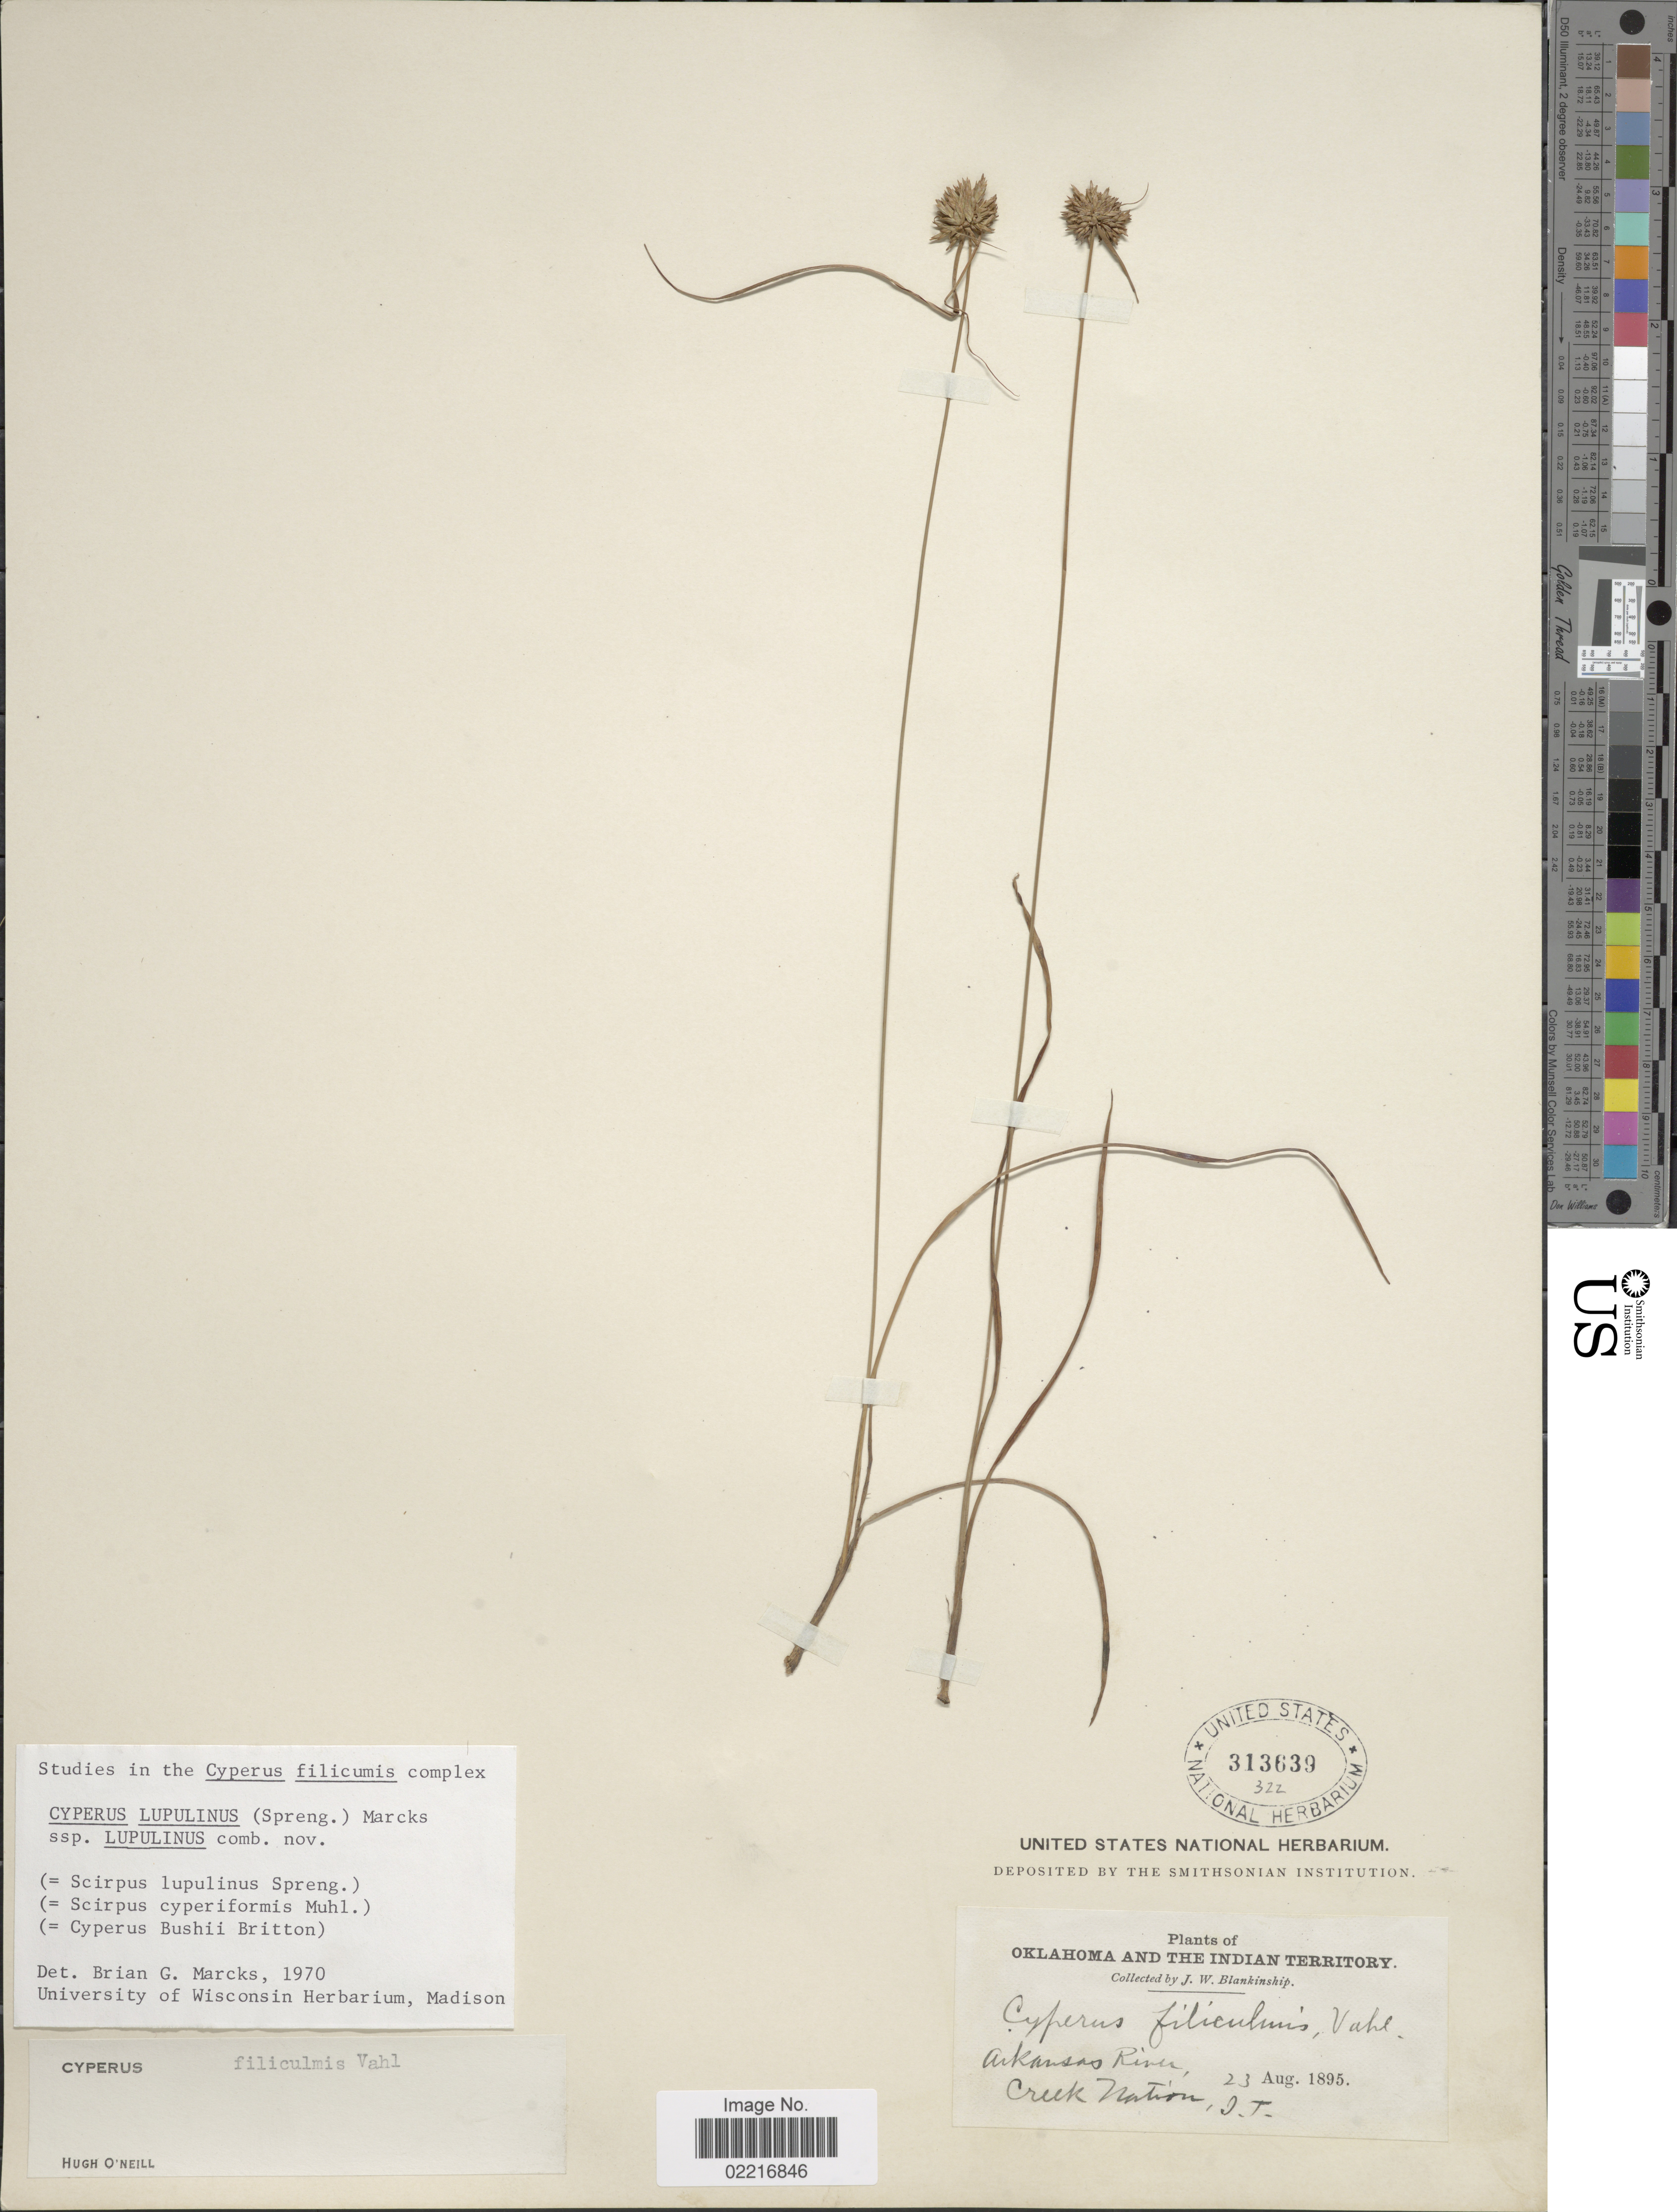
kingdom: Plantae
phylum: Tracheophyta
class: Liliopsida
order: Poales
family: Cyperaceae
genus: Cyperus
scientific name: Cyperus lupulinus subsp. lupulinus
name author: (Spreng.) Marcks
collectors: J. W. Blankinship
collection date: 1895-08-23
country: United States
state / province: Oklahoma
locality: Oklahoma and the Indian Territory, Arkansas River, Creek Nation I.T.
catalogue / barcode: US 313639